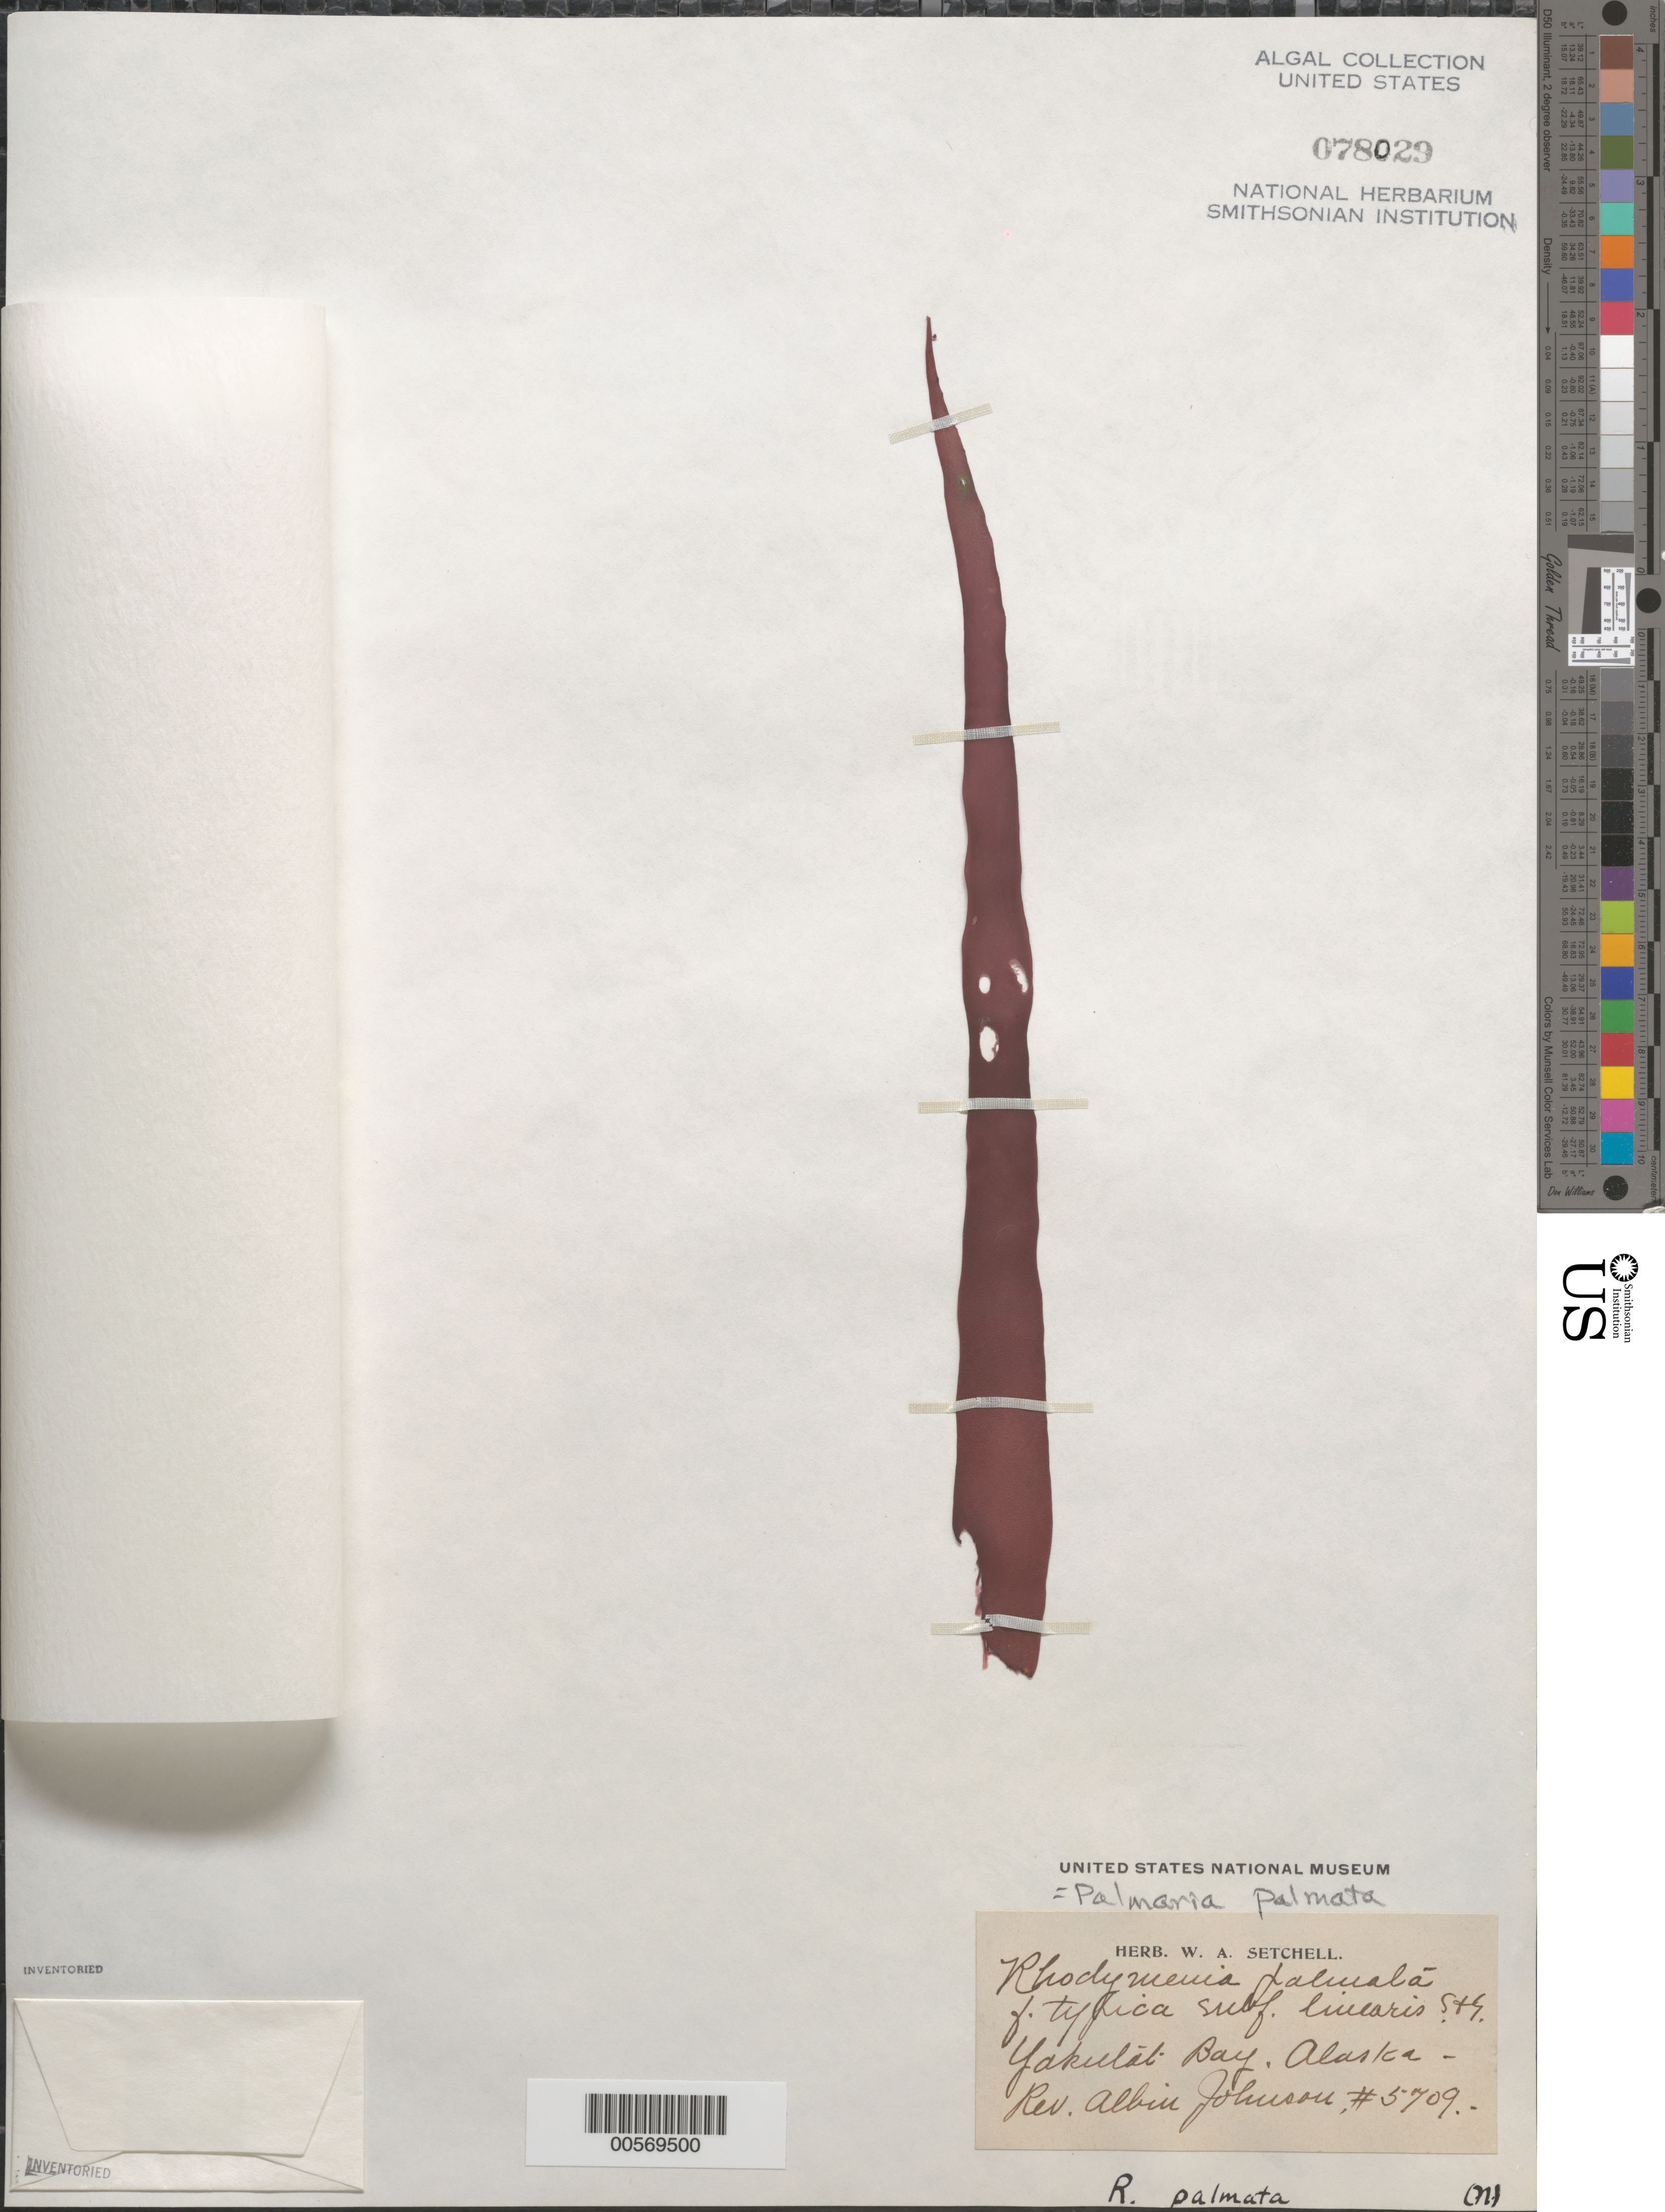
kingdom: Plantae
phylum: Rhodophyta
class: Florideophyceae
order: Palmariales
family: Palmariaceae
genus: Palmaria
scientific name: Palmaria palmata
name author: (L.) F. Weber & D. Mohr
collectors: Albin. Johnson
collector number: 5709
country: United States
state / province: Alaska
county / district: Skagway-Yakutat-Angoon Division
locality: Yakutat Bay, Gulf of Alaska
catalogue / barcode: US 78029